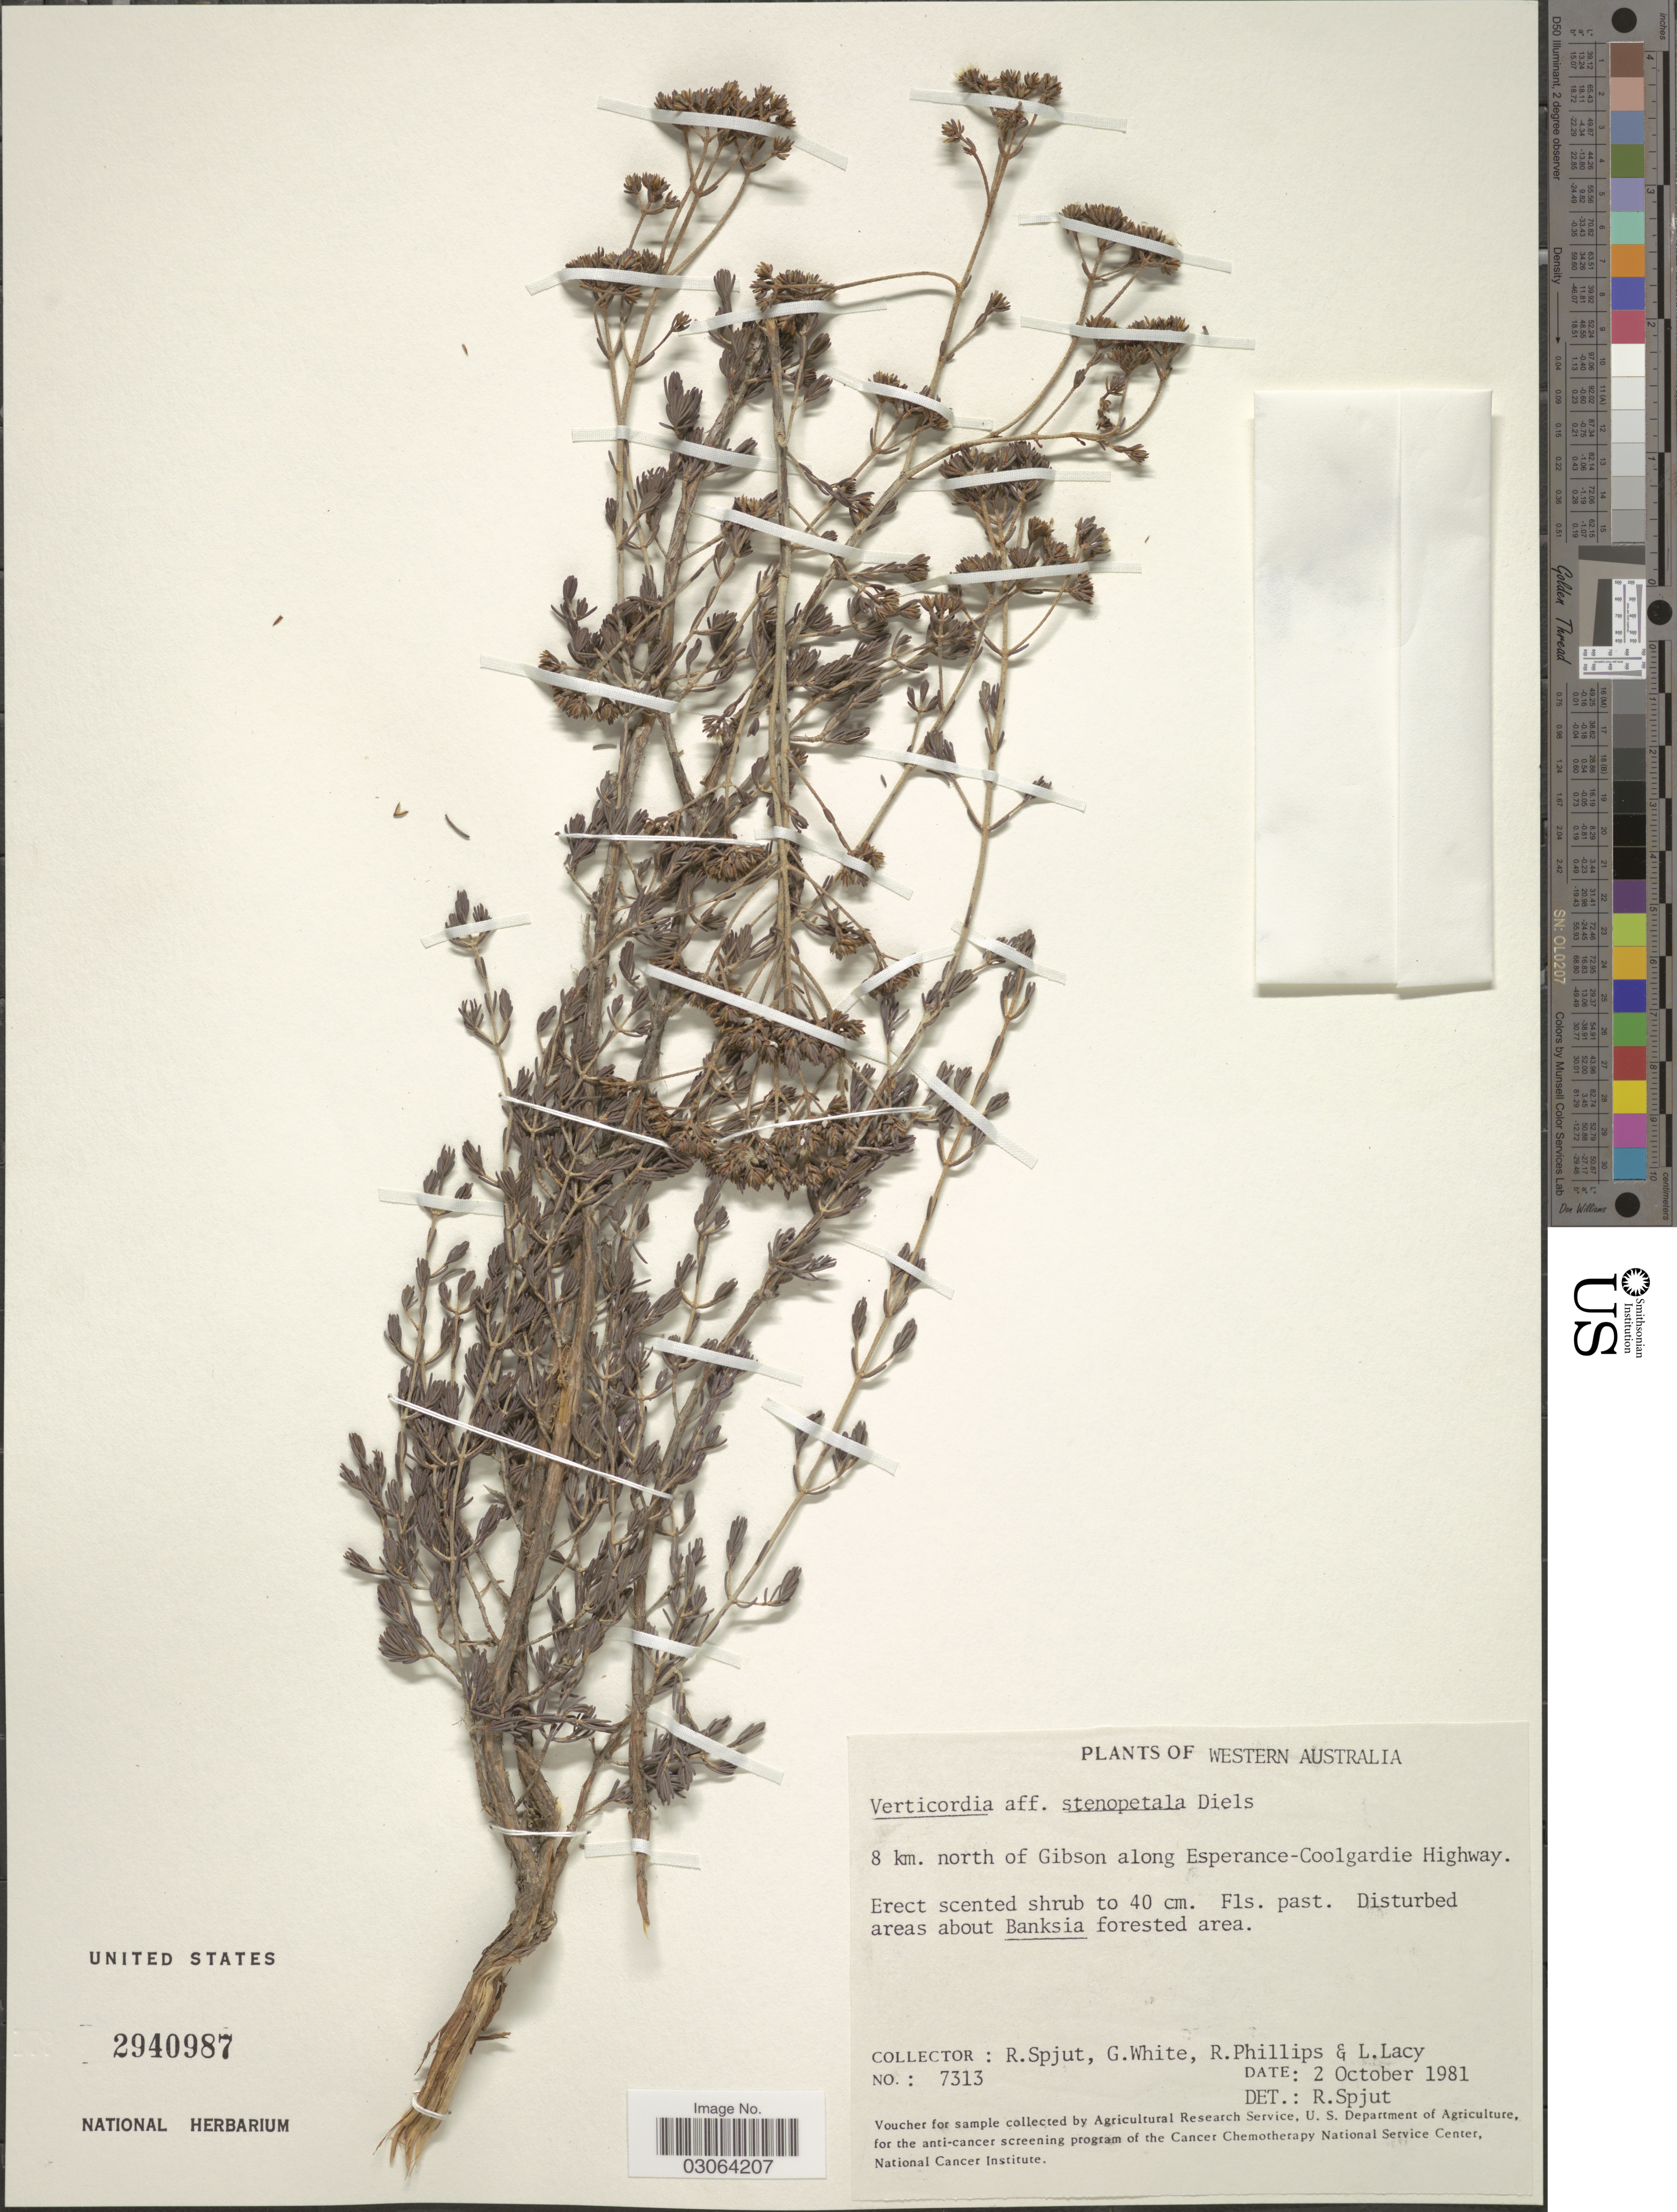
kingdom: Plantae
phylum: Tracheophyta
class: Magnoliopsida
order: Myrtales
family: Myrtaceae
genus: Verticordia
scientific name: Verticordia stenopetala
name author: Diels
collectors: R. Spjut, G. White, R. Phillips & L. Lacy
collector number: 7313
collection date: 1981-10-02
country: Australia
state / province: Western Australia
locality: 8 km. north of Gibson along Esperance-Coolgardie Highway.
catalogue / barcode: US 294987